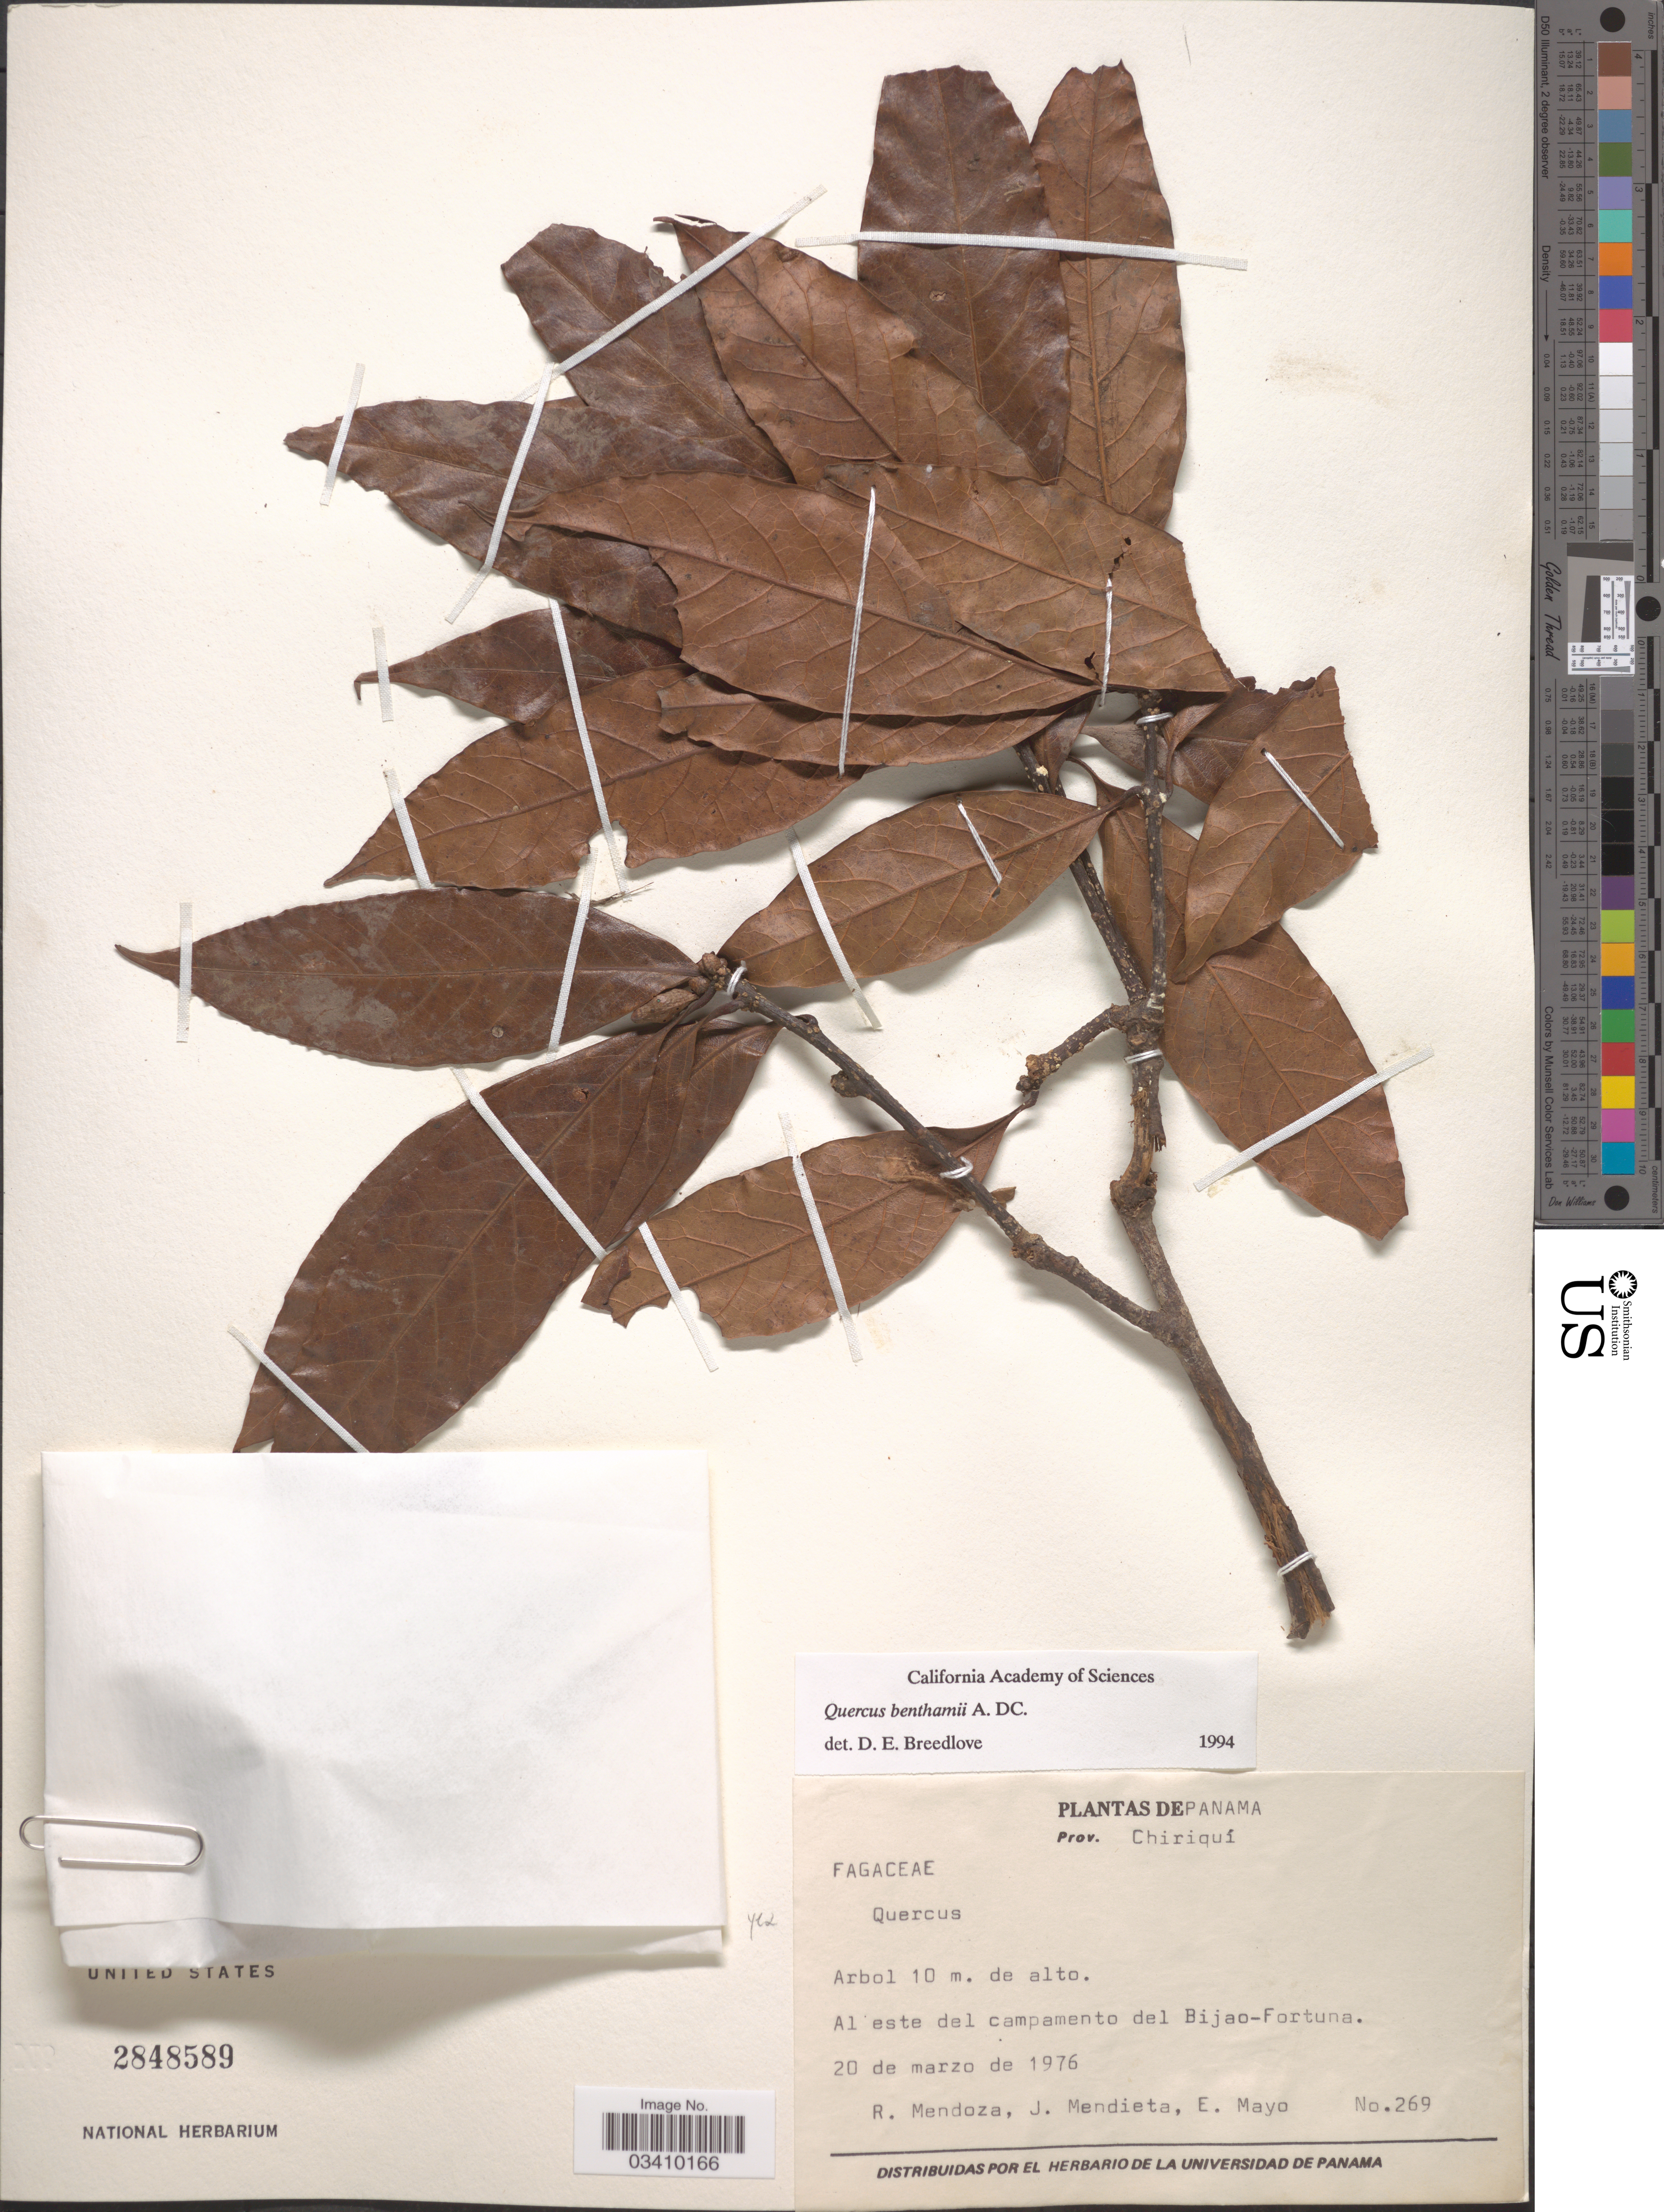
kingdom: Plantae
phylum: Tracheophyta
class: Magnoliopsida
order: Fagales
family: Fagaceae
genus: Quercus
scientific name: Quercus benthamii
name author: A. DC.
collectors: R. Mendoza, J. Mendieta & E. Mayo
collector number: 269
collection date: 1976-03-20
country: Panama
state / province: Chiriqui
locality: Al este del campamento del Bijao-Fortuna.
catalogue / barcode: US 2848589